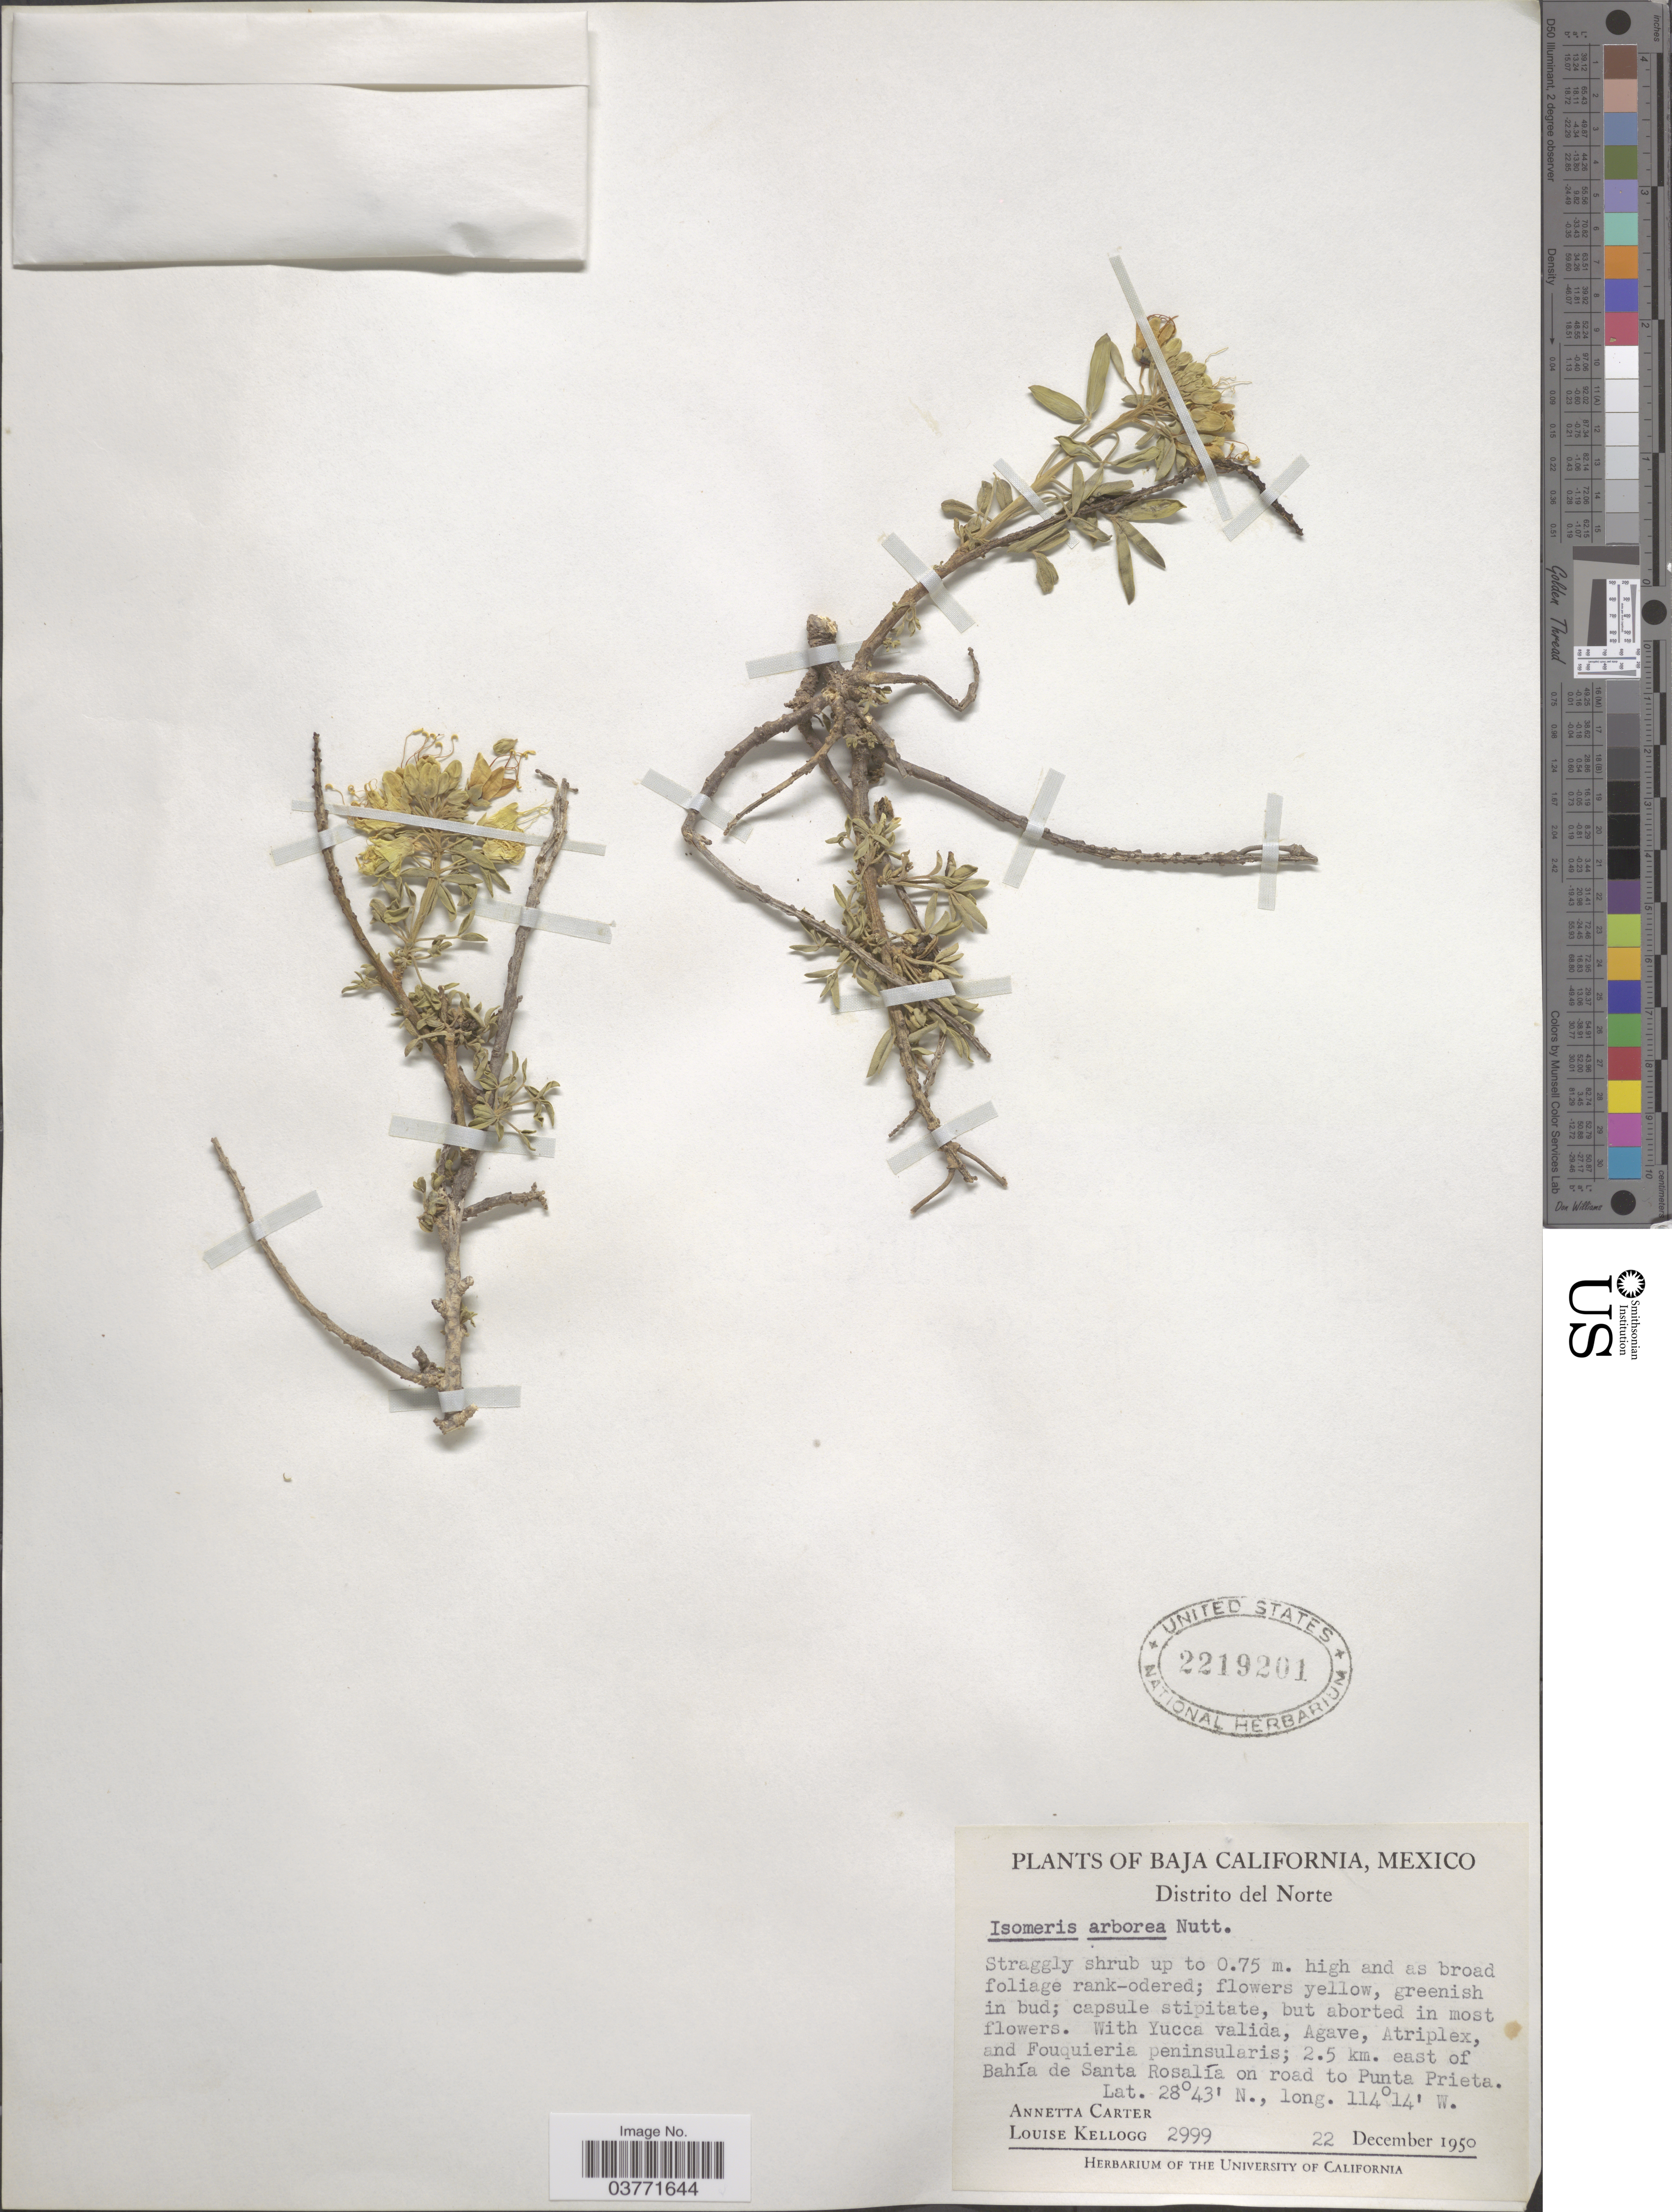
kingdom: Plantae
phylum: Tracheophyta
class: Magnoliopsida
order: Brassicales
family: Cleomaceae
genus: Cleomella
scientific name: Cleomella arborea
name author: (Nutt.) Roalson & J.C. Hall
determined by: Strong, Mark T., (BOT), Smithsonian Institution - National Museum of Natural History (UNITED STATES)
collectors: A. Carter & L. Kellogg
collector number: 2999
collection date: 1950-12-22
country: Mexico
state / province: Baja California Norte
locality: Distrito del Norte. 2.5 km. east of Bahía de Santa Rosalía on road to Punta Prieta.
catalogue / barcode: US 2219201